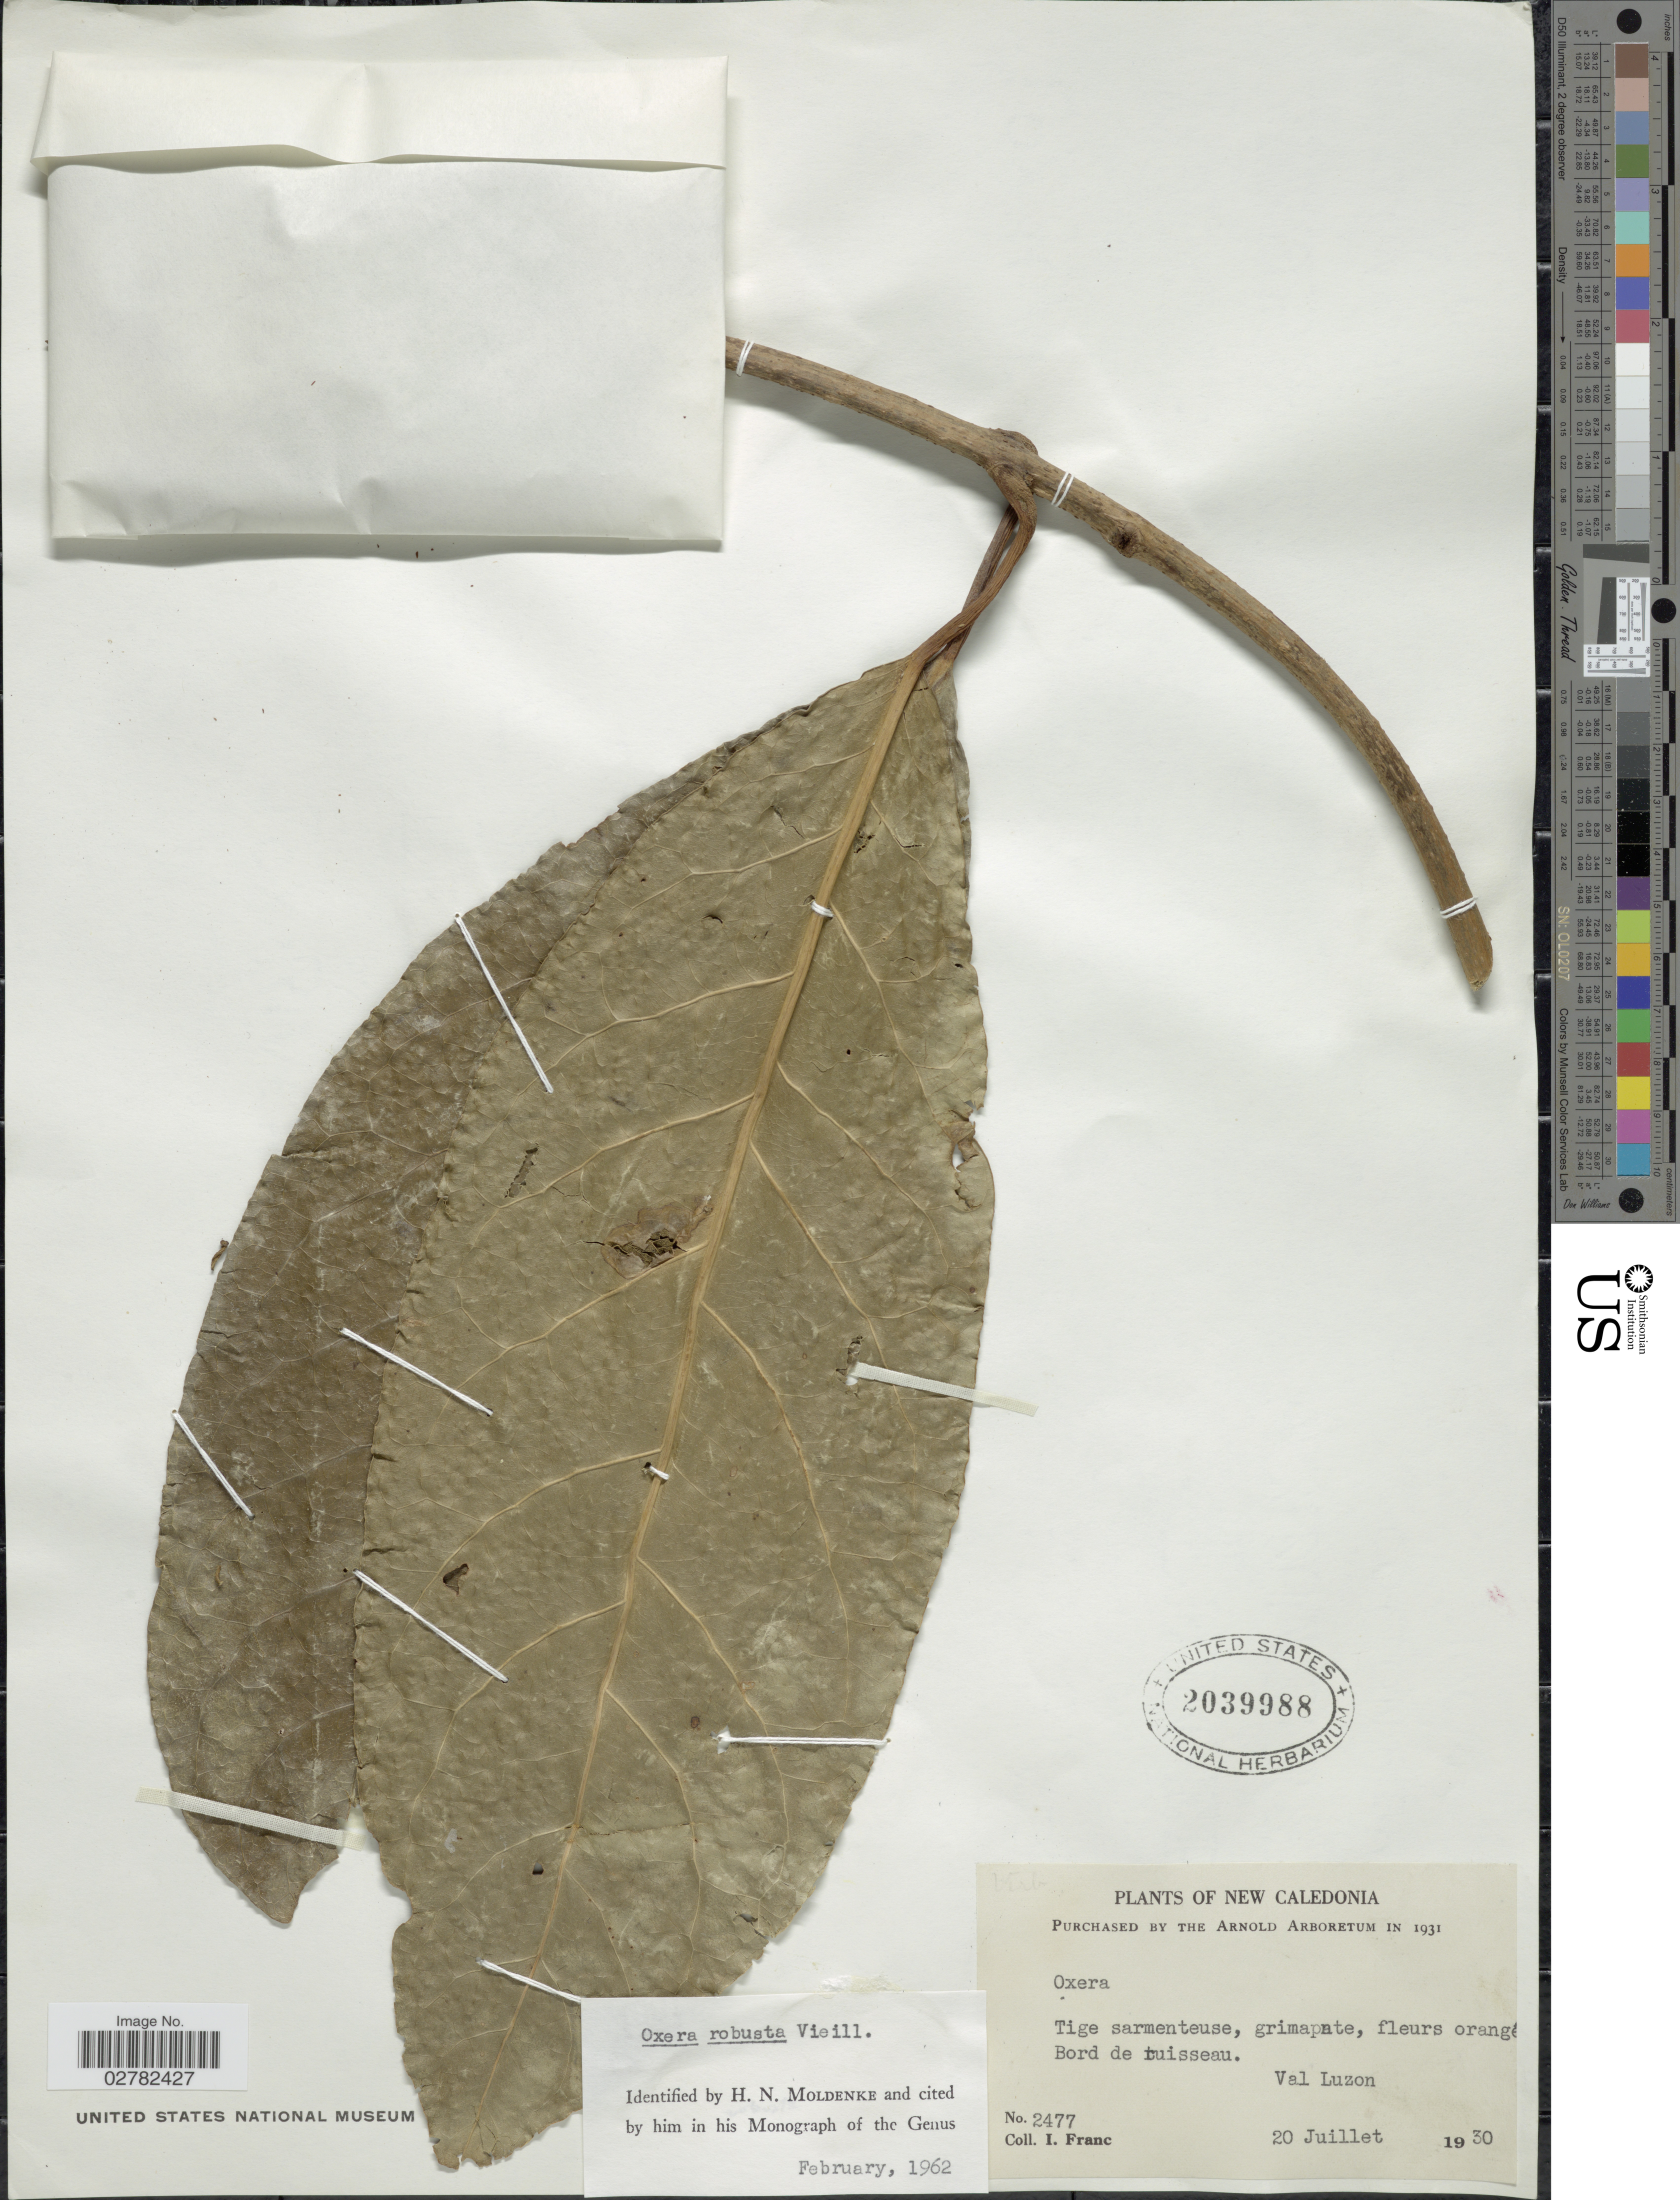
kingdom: Plantae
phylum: Tracheophyta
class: Magnoliopsida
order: Lamiales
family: Lamiaceae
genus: Oxera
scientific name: Oxera robusta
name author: Vieill.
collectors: I. Franc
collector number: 2477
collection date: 1930-07-20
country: New Caledonia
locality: Val Luzon.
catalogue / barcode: US 2039988